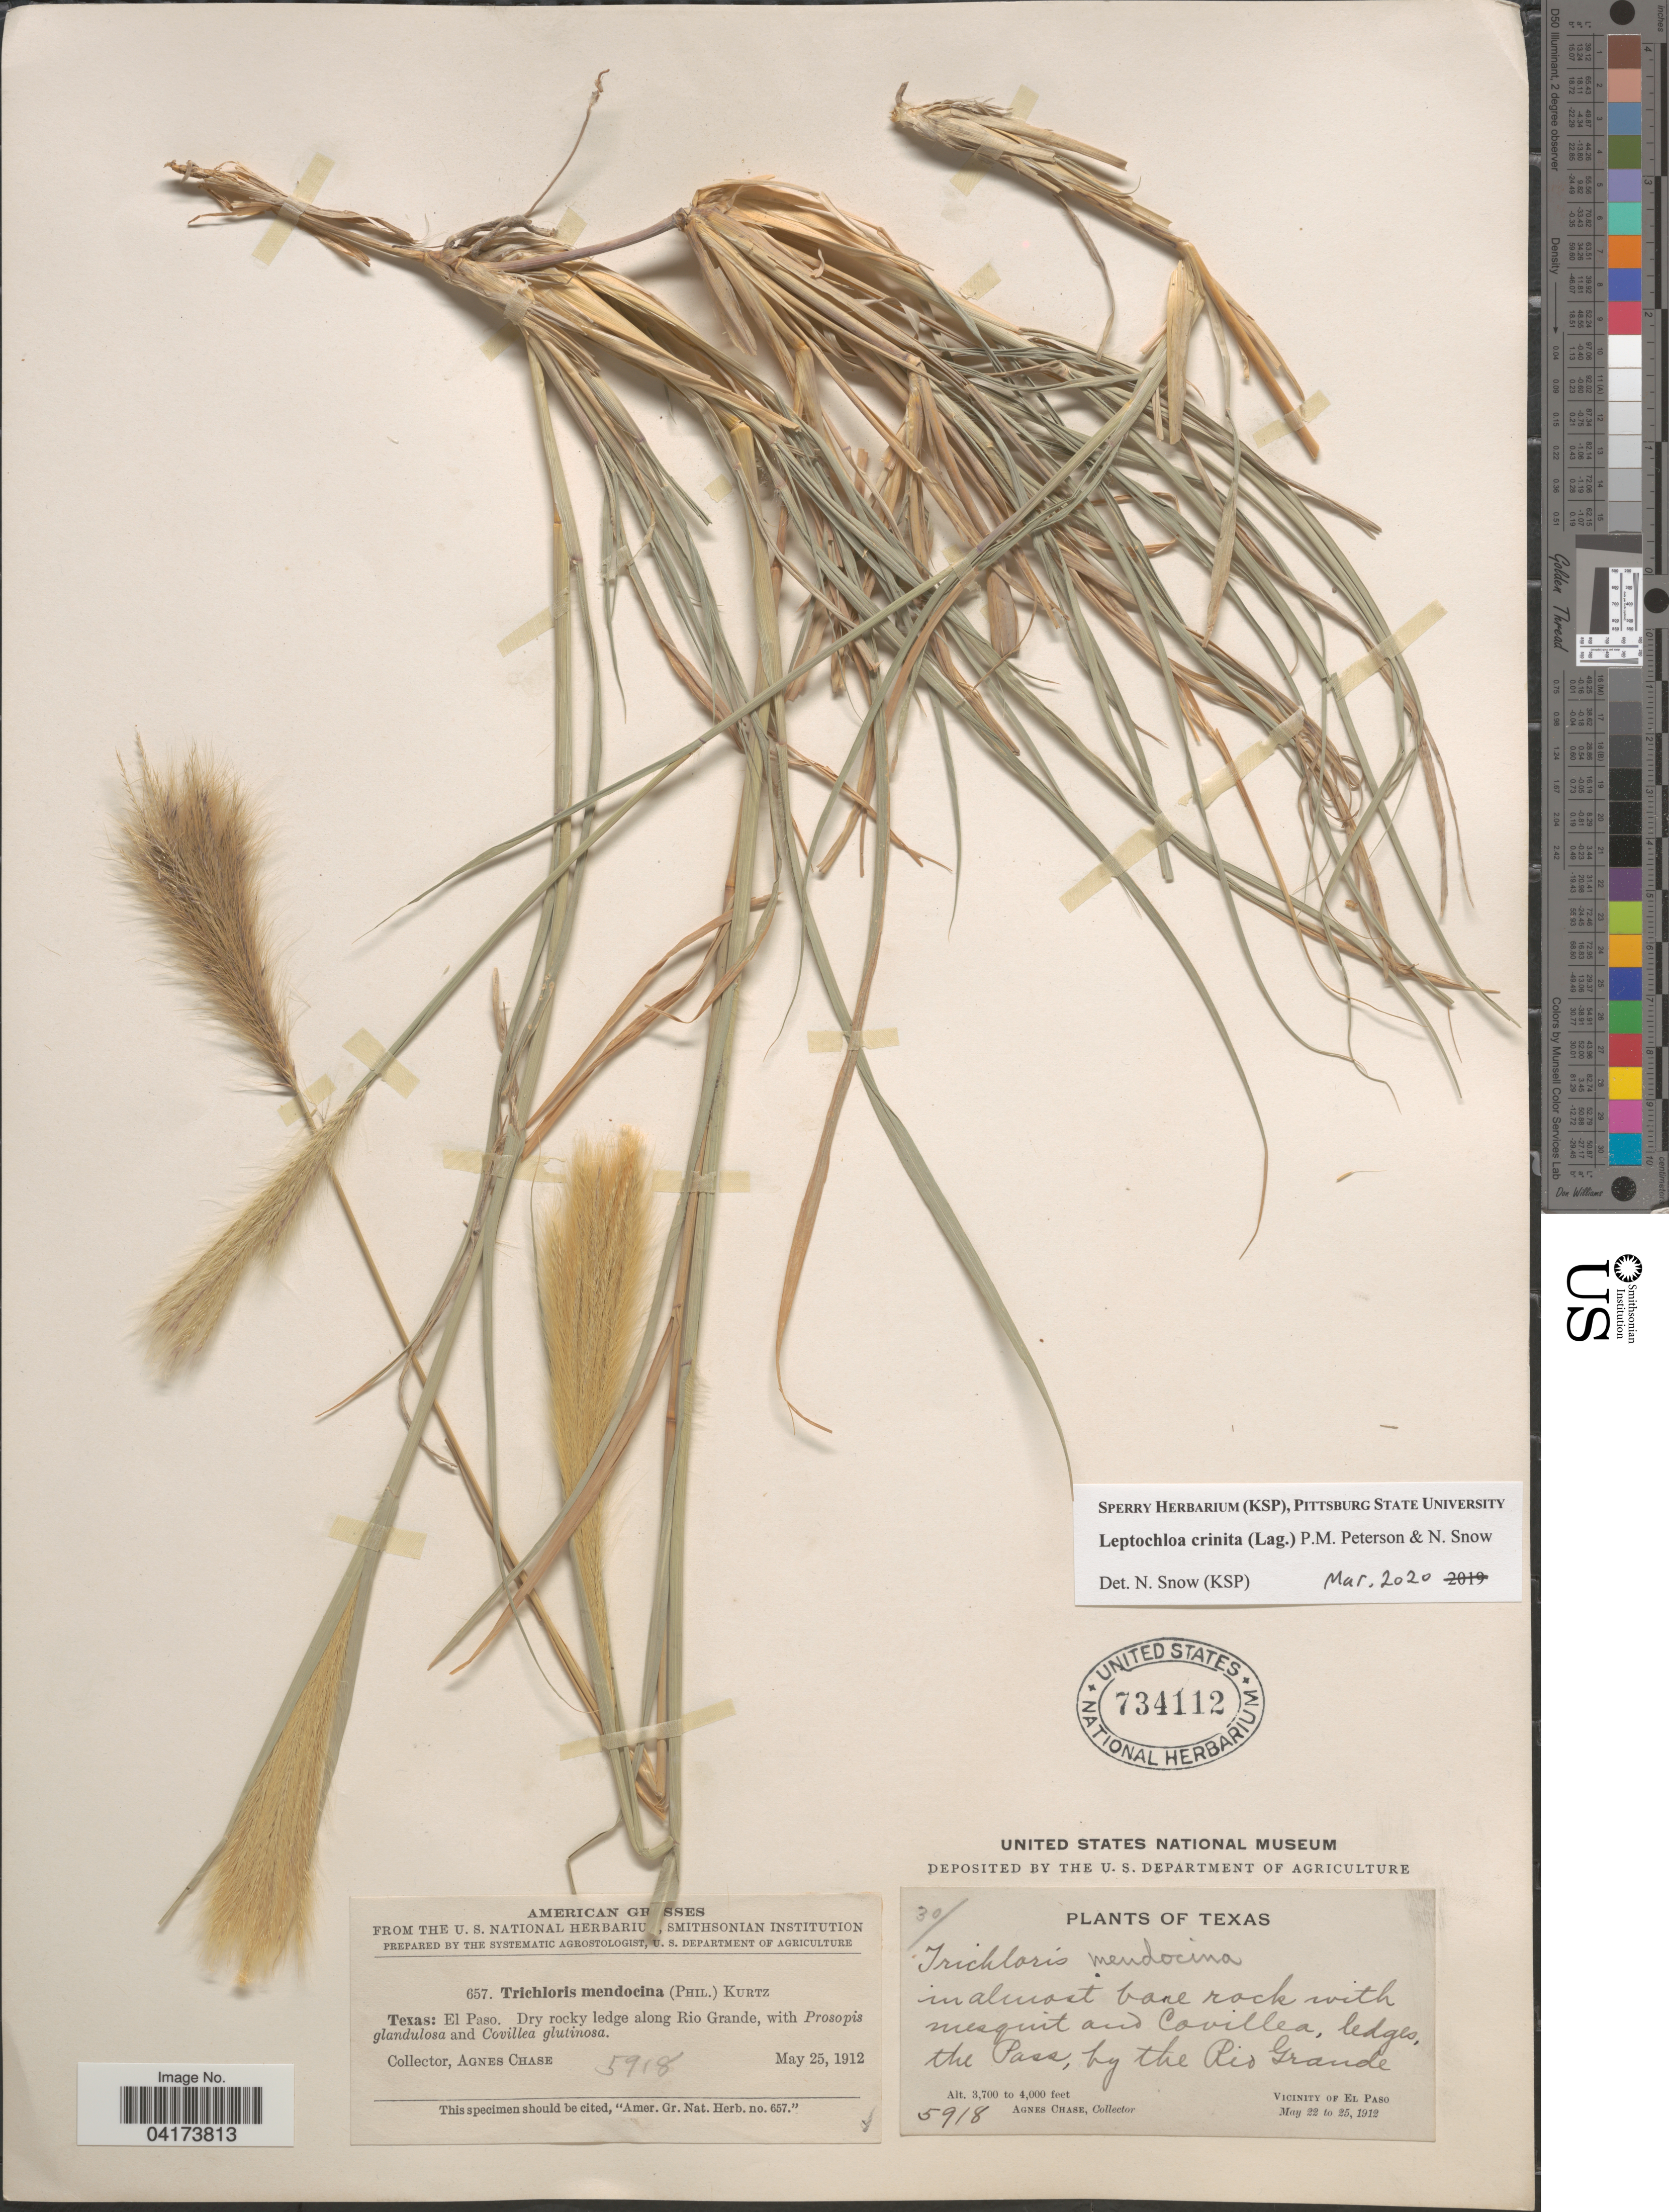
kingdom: Plantae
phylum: Tracheophyta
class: Liliopsida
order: Poales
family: Poaceae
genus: Leptochloa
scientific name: Leptochloa crinita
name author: (Lag.) P.M. Peterson & N. Snow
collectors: A. Chase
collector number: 5918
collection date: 1912-05-25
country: United States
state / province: Texas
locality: The Pass, by the Rio Grande. Vicinity of El Paso.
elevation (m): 1128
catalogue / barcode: US 734112